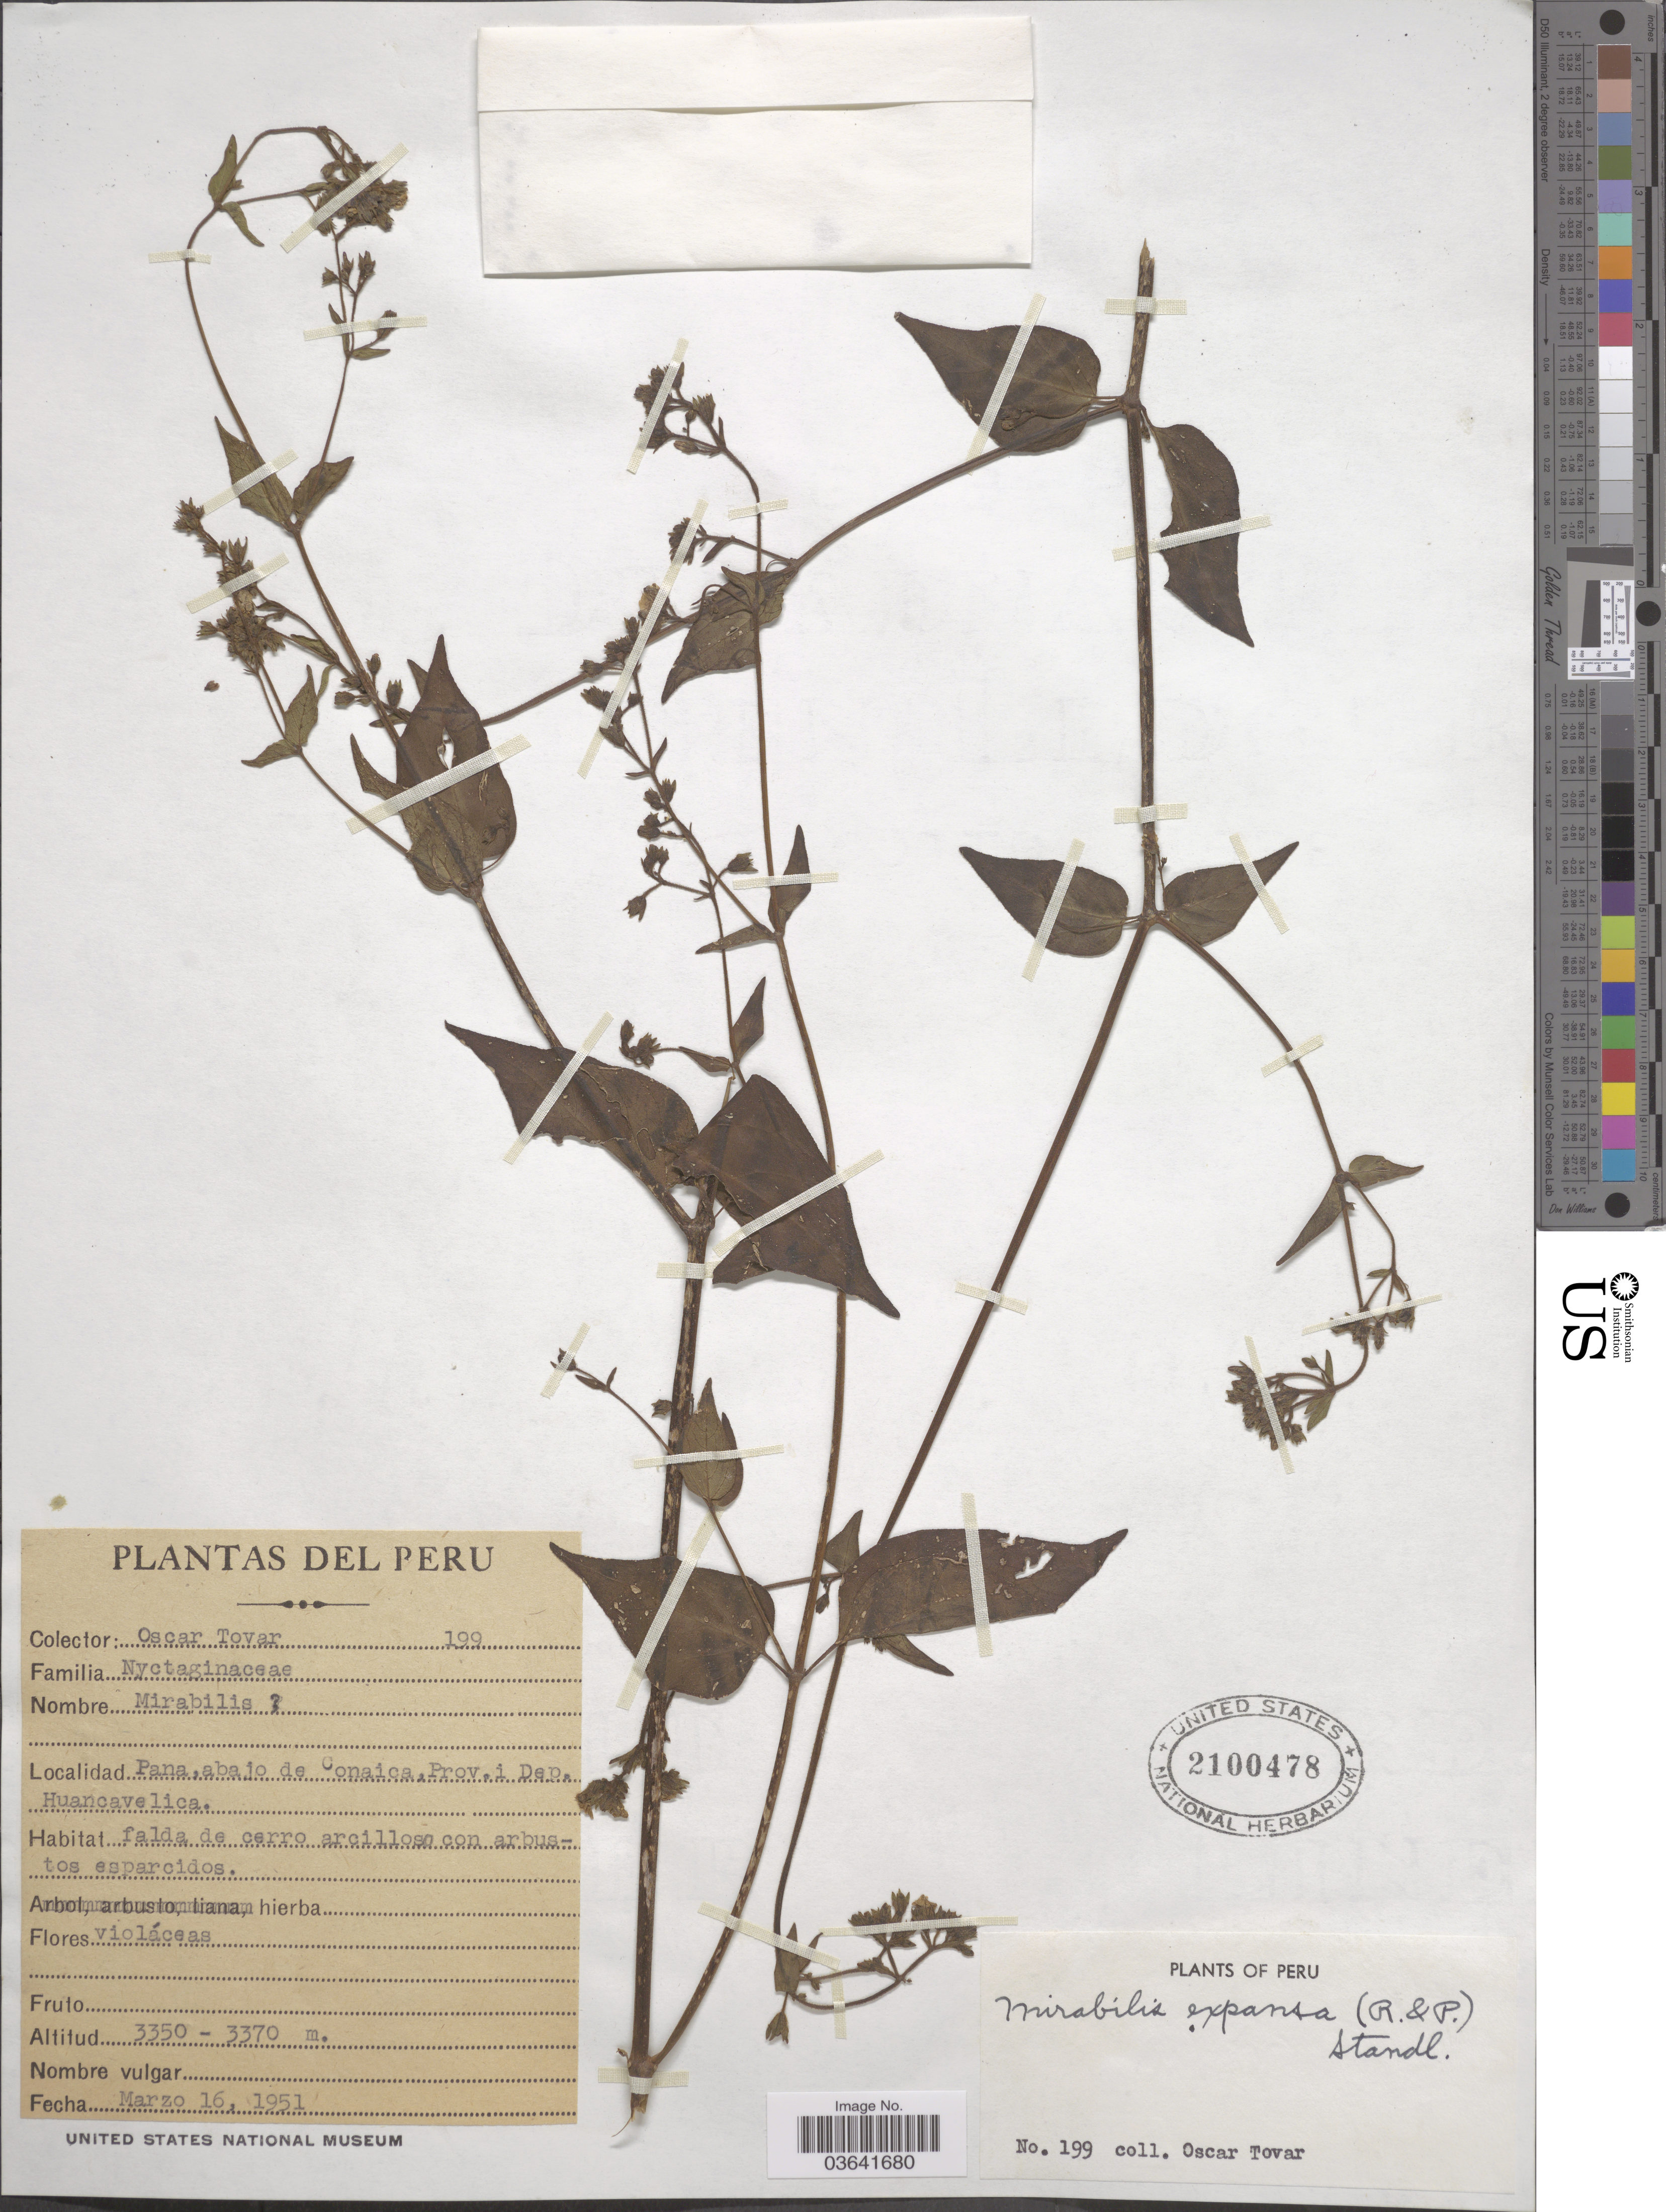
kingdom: Plantae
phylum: Tracheophyta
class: Magnoliopsida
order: Caryophyllales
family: Nyctaginaceae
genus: Mirabilis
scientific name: Mirabilis expansa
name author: (Ruiz & Pav.) Standl.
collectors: Ó. Tovar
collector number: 199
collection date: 1951-03-16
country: Peru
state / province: Huancavelica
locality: Pana. abajo de Conaica, Prov. i Dep. Huancavelica.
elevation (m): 3350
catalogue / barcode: US 2100478